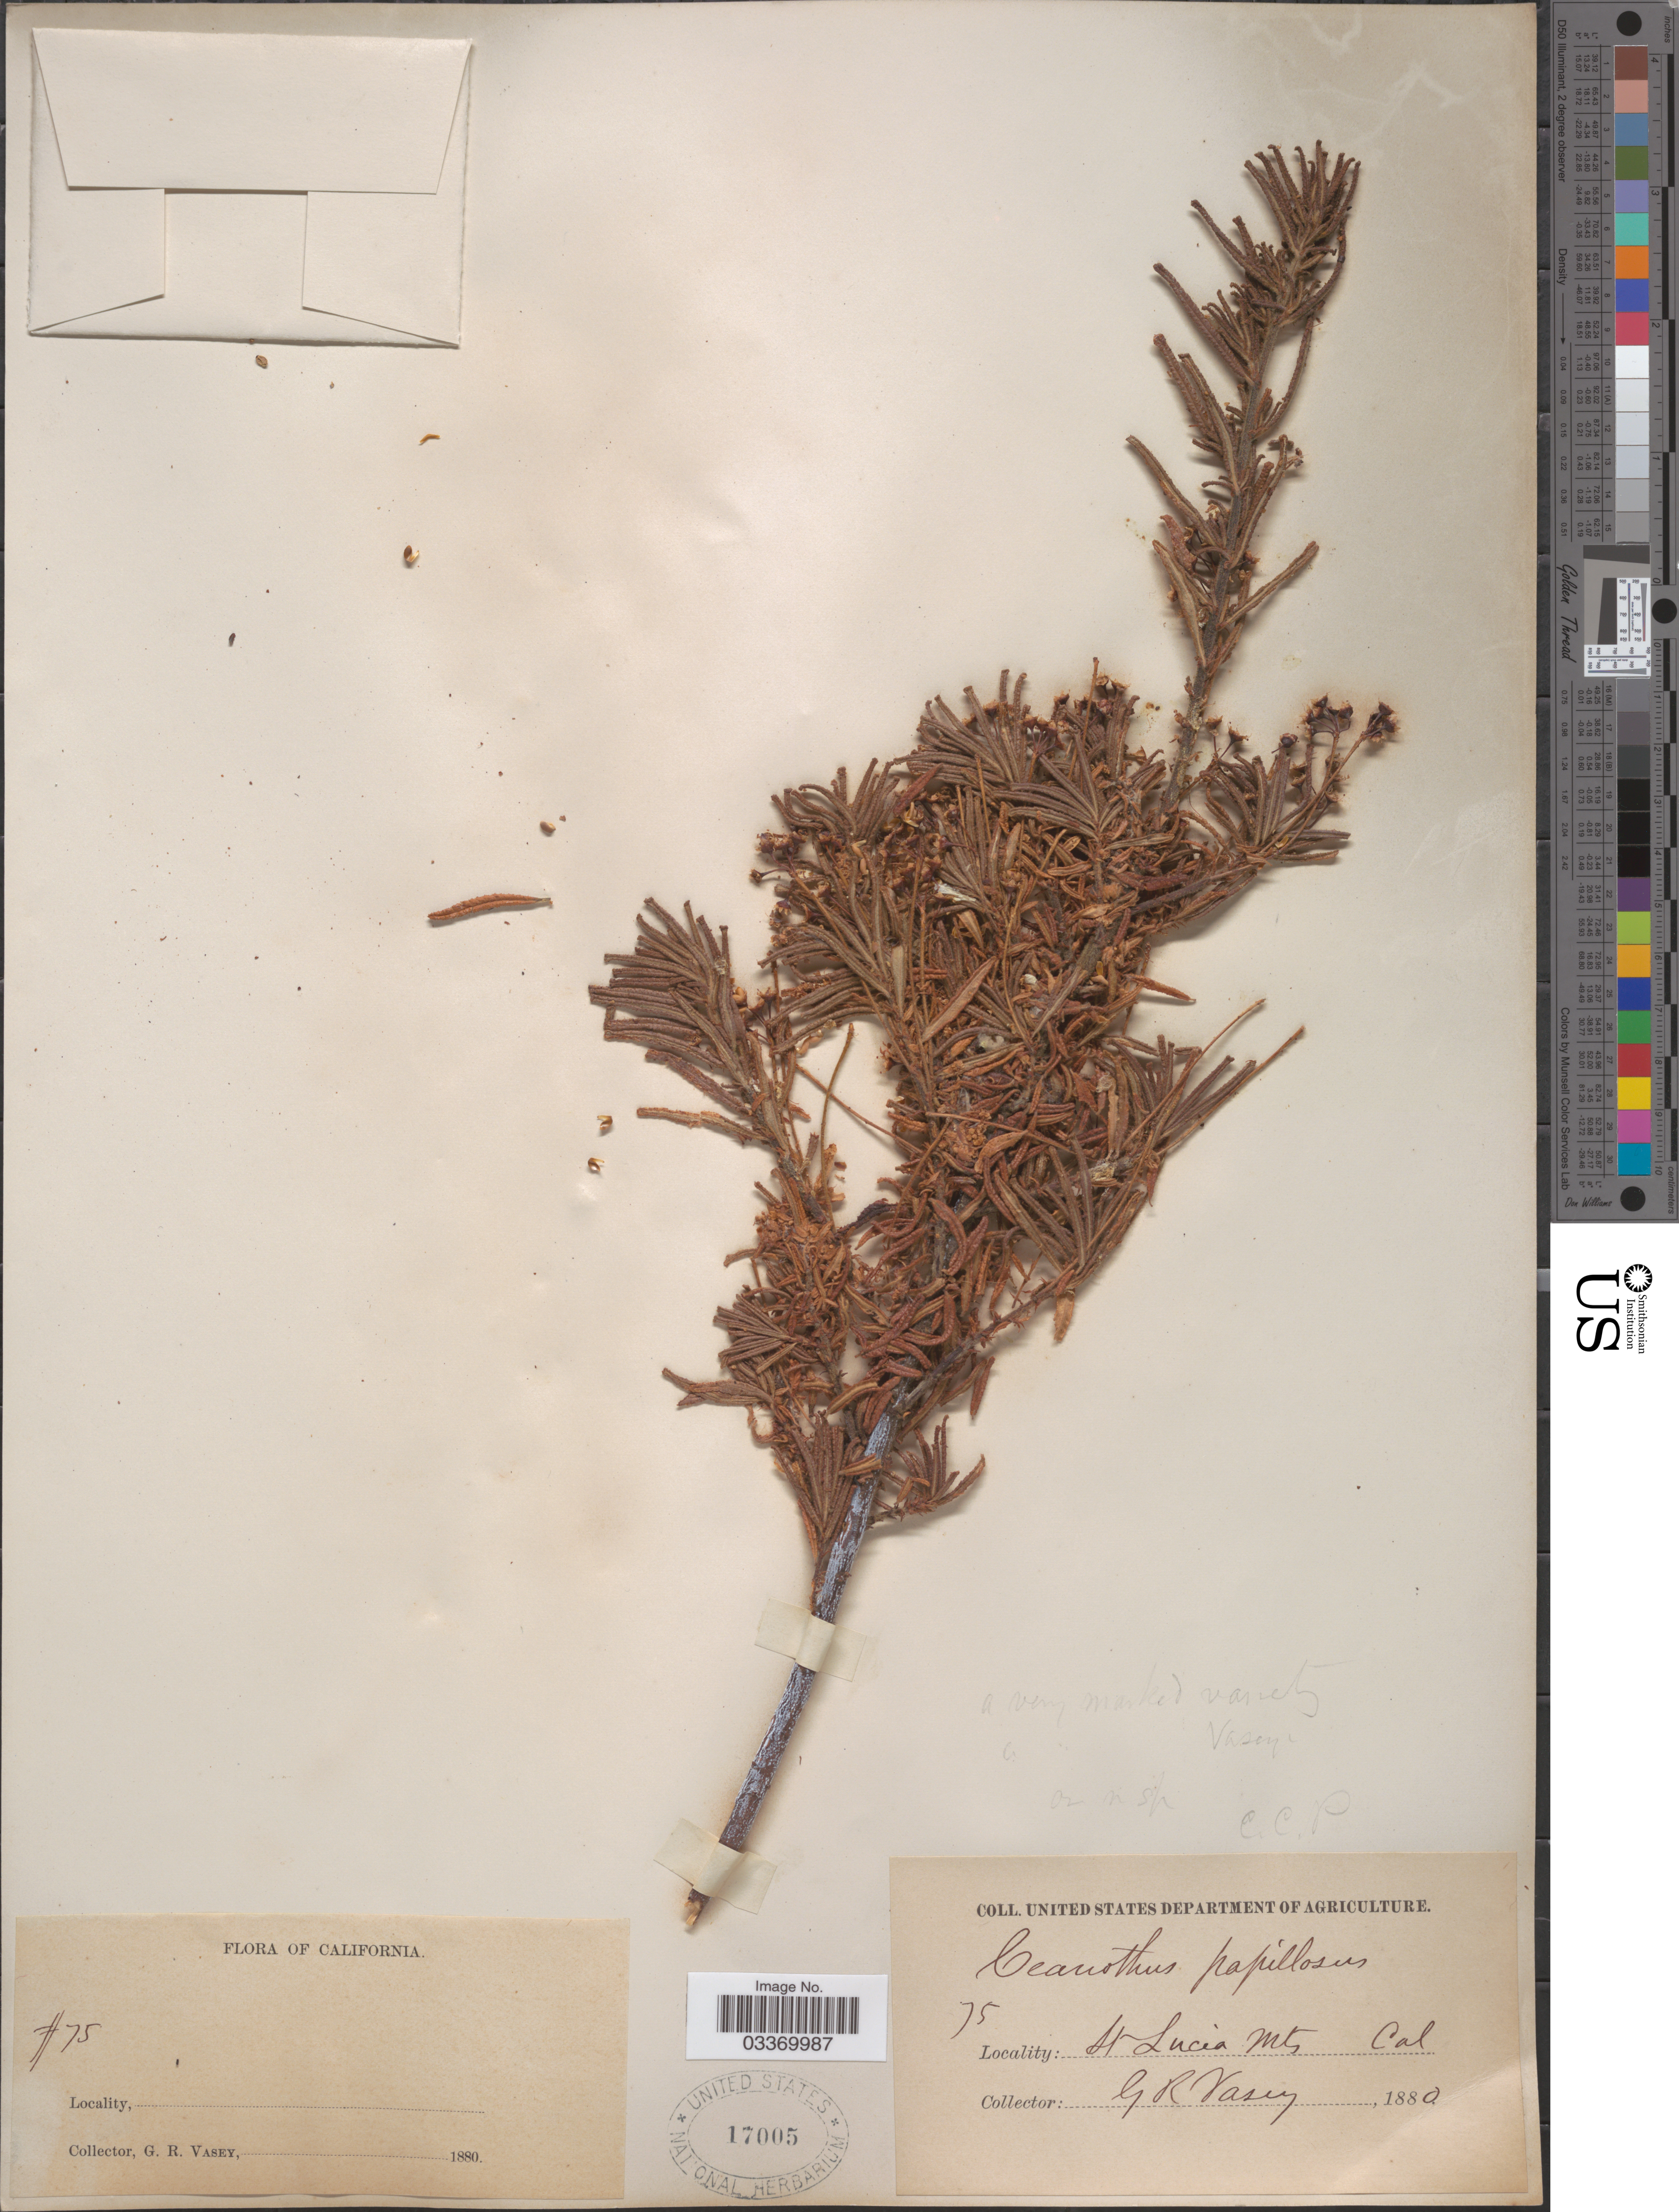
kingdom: Plantae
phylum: Tracheophyta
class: Magnoliopsida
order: Rosales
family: Rhamnaceae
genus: Ceanothus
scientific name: Ceanothus papillosus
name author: Torr. & A. Gray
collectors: G. R. Vasey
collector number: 75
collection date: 1880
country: United States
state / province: California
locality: St Lucia Mts.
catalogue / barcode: US 17005